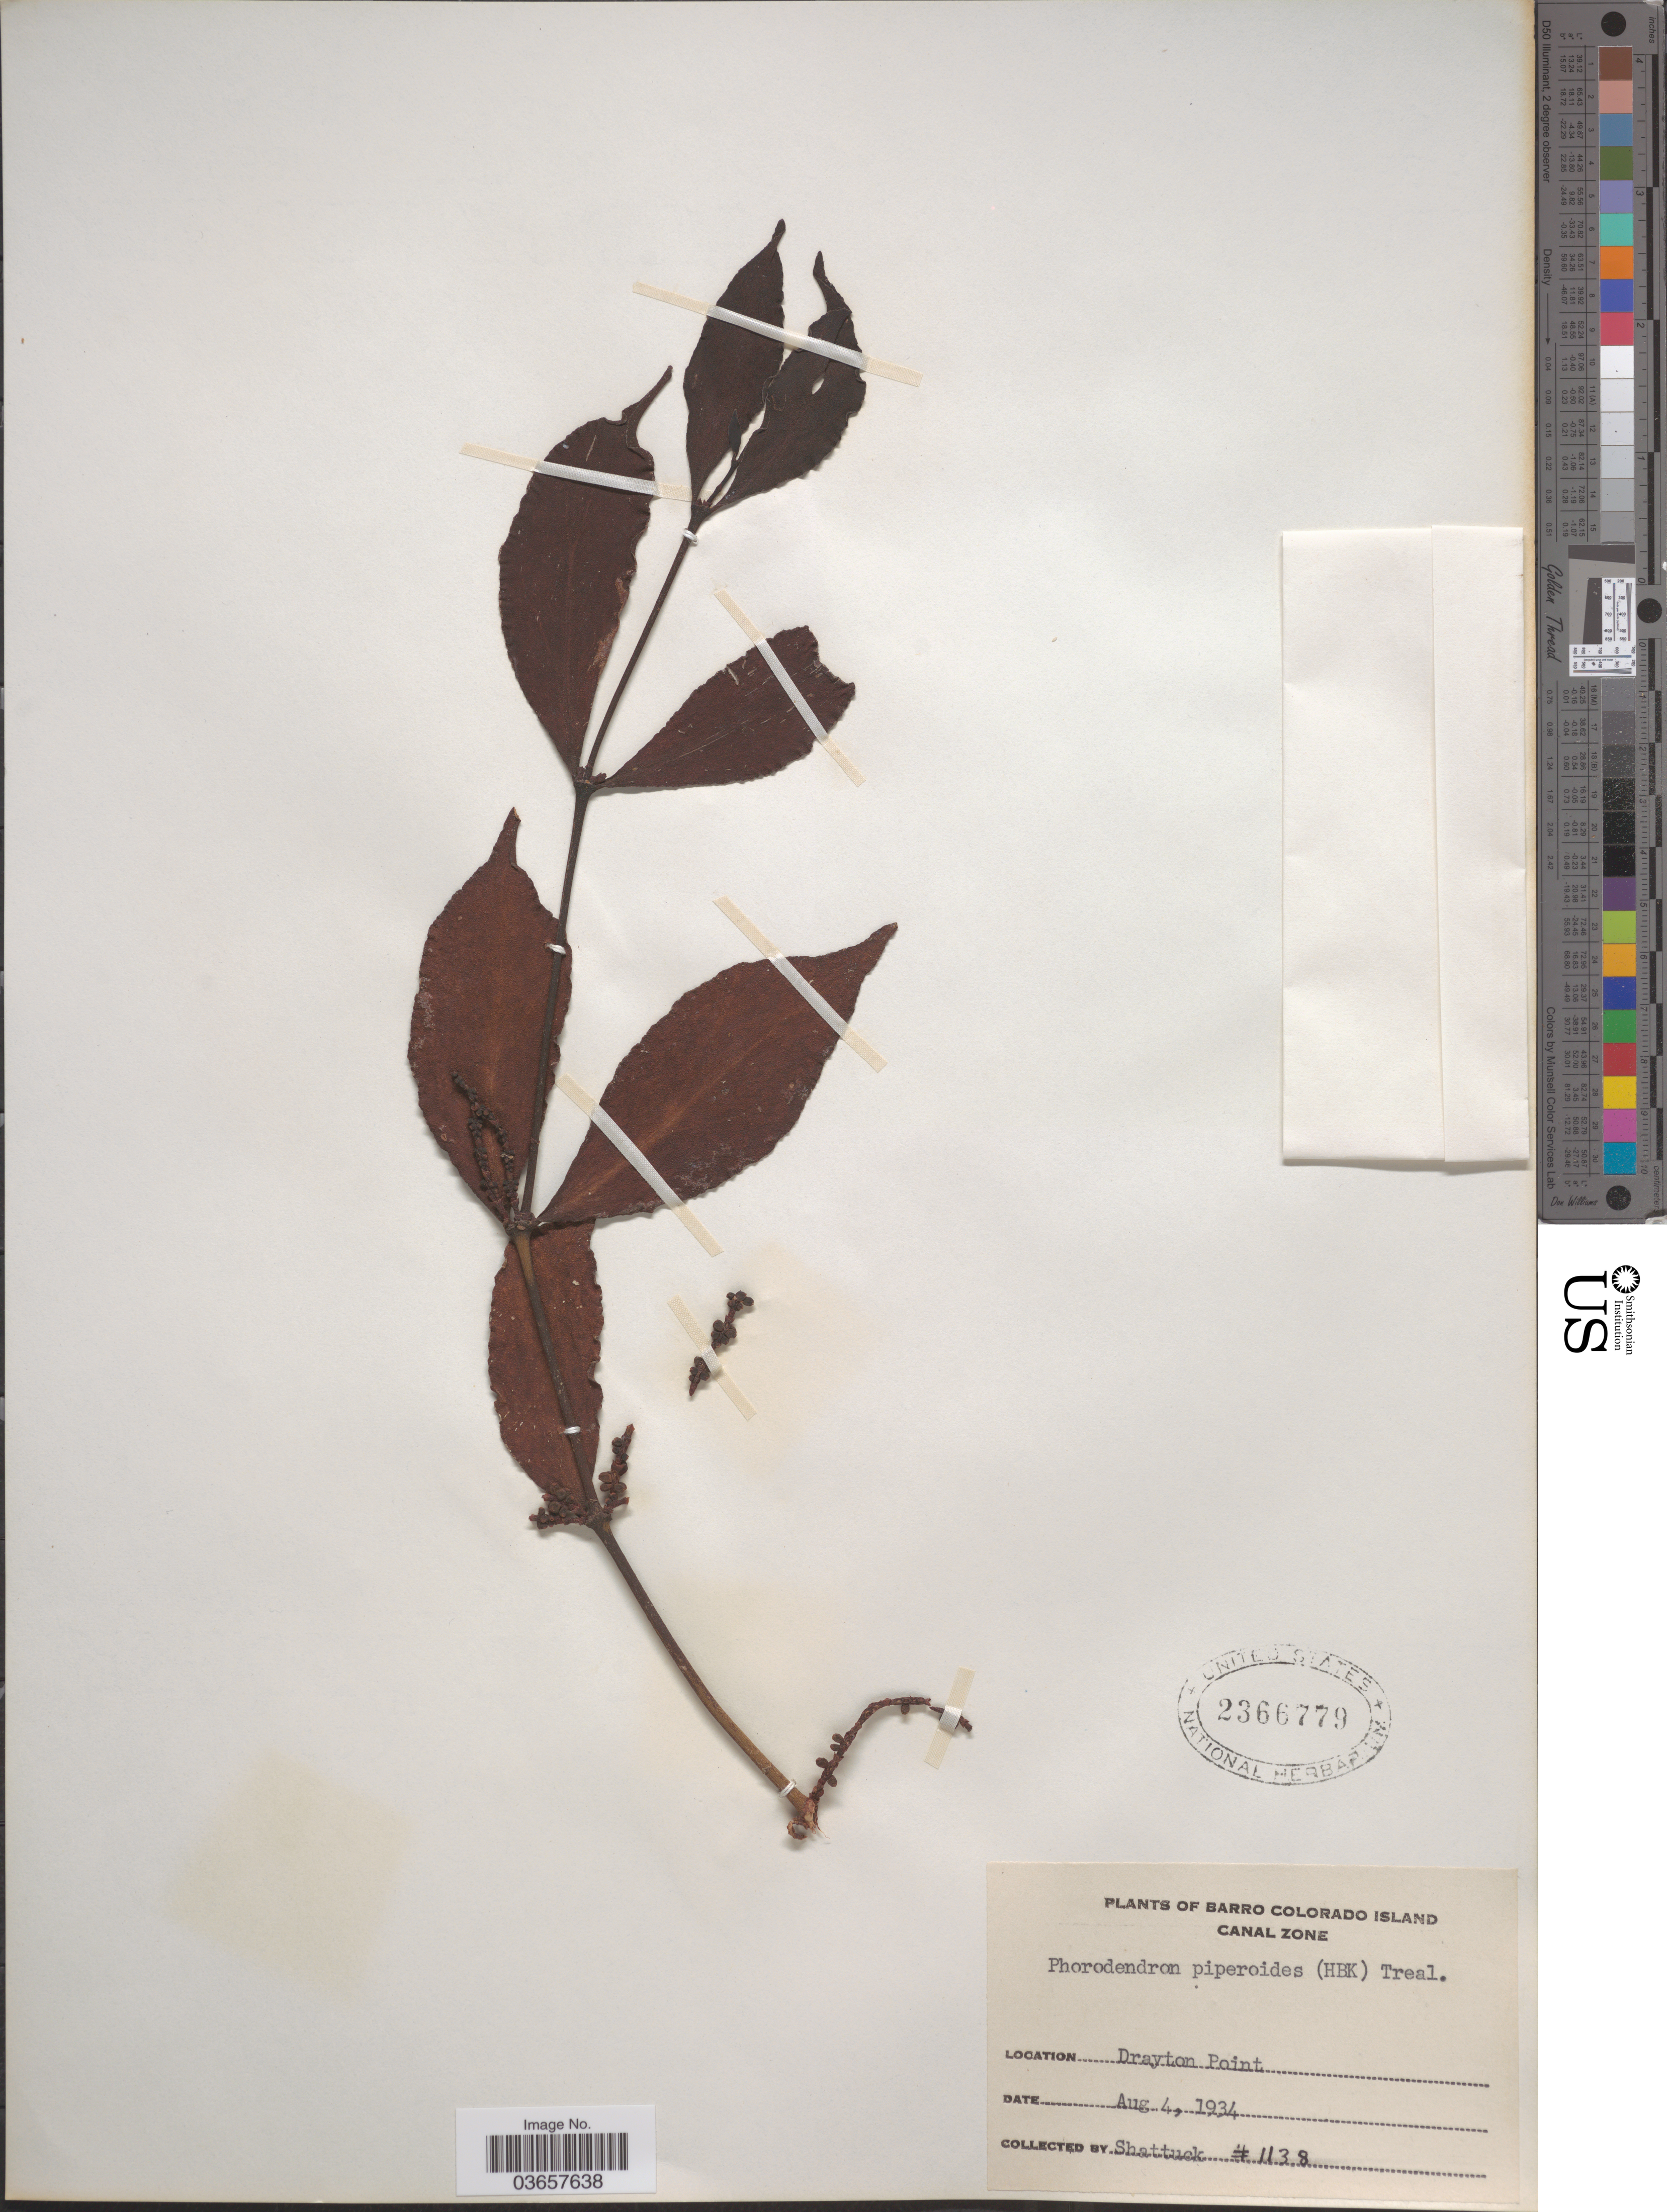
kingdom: Plantae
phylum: Tracheophyta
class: Magnoliopsida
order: Santalales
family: Viscaceae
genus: Phoradendron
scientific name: Phoradendron piperoides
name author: (Kunth) Trel.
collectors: Shattuck, --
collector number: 1138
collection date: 1934-08-04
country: Panama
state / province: Panamá Oeste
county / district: Canal Zone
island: Barro Colorado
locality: Barro Colorado Island. Canal Zone. Drayton Point.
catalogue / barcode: US 2366779